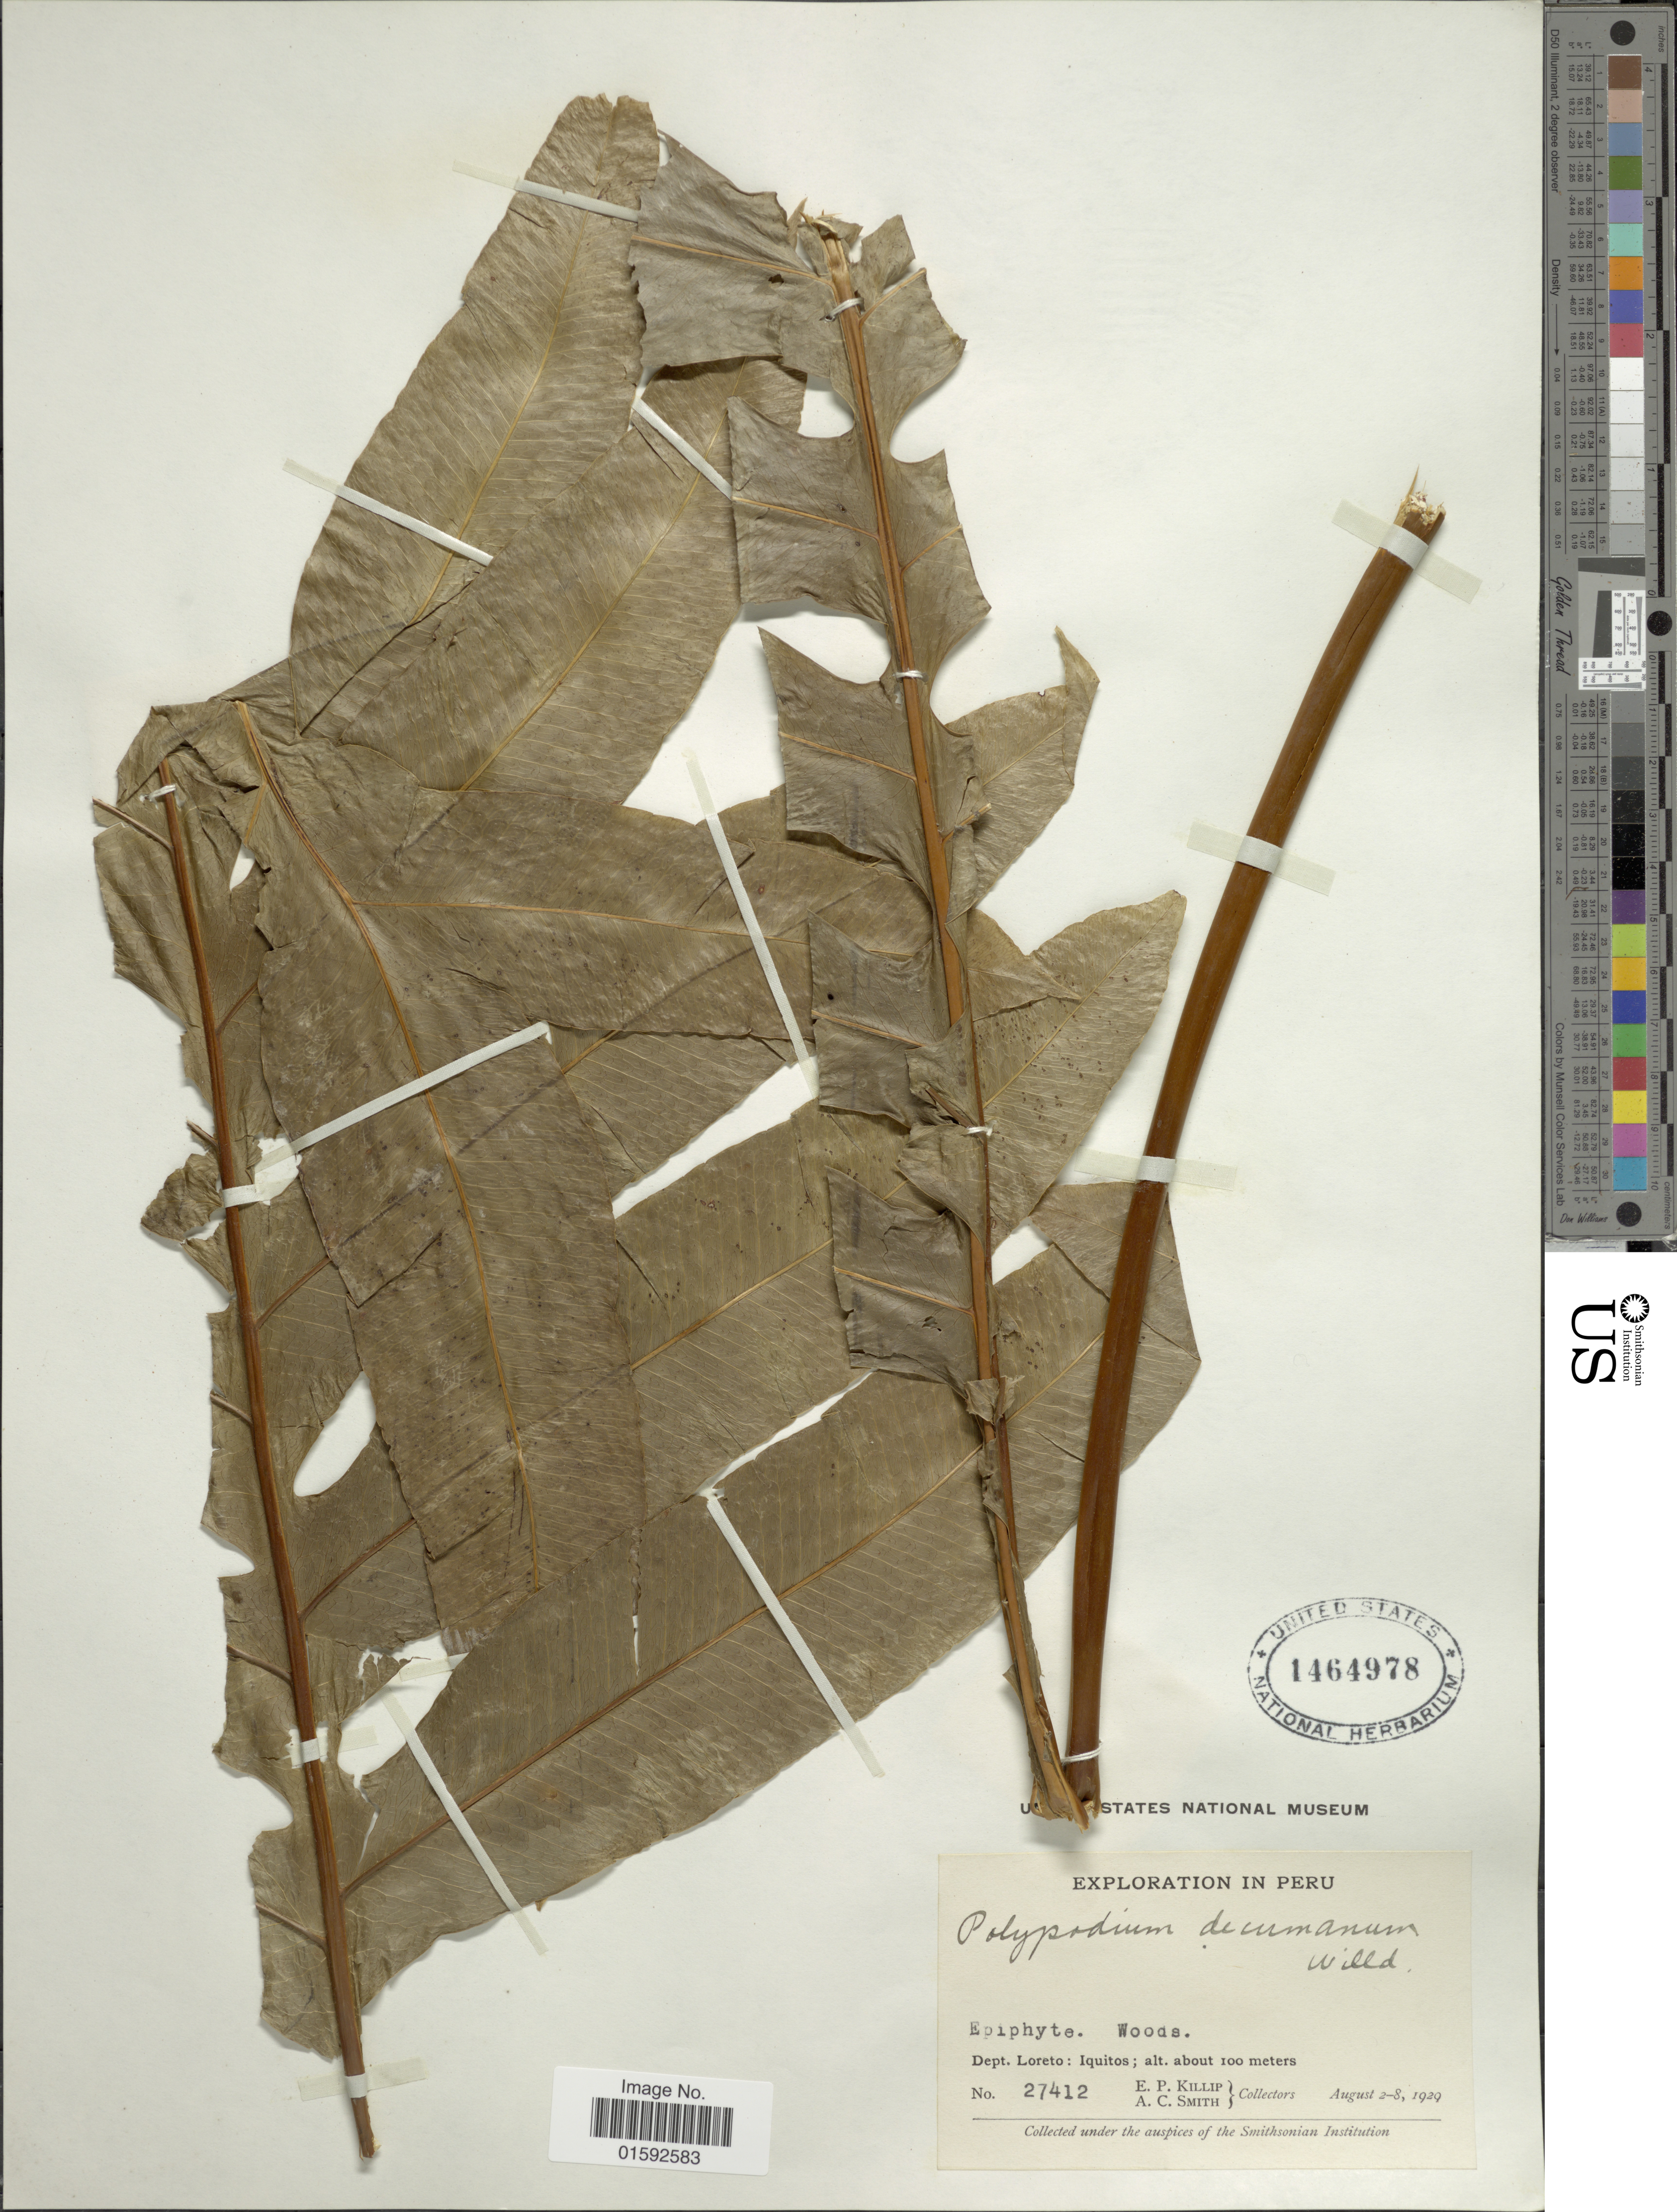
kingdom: Plantae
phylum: Tracheophyta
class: Polypodiopsida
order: Polypodiales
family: Polypodiaceae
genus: Phlebodium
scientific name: Phlebodium decumanum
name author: (Willd.) J. Sm.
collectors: E. P. Killip & A. C. Smith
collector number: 27412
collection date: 1929-08-02/1929-08-08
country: Peru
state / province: Loreto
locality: Peru, Dept. Loreto: Iquitos.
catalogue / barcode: US 1464978